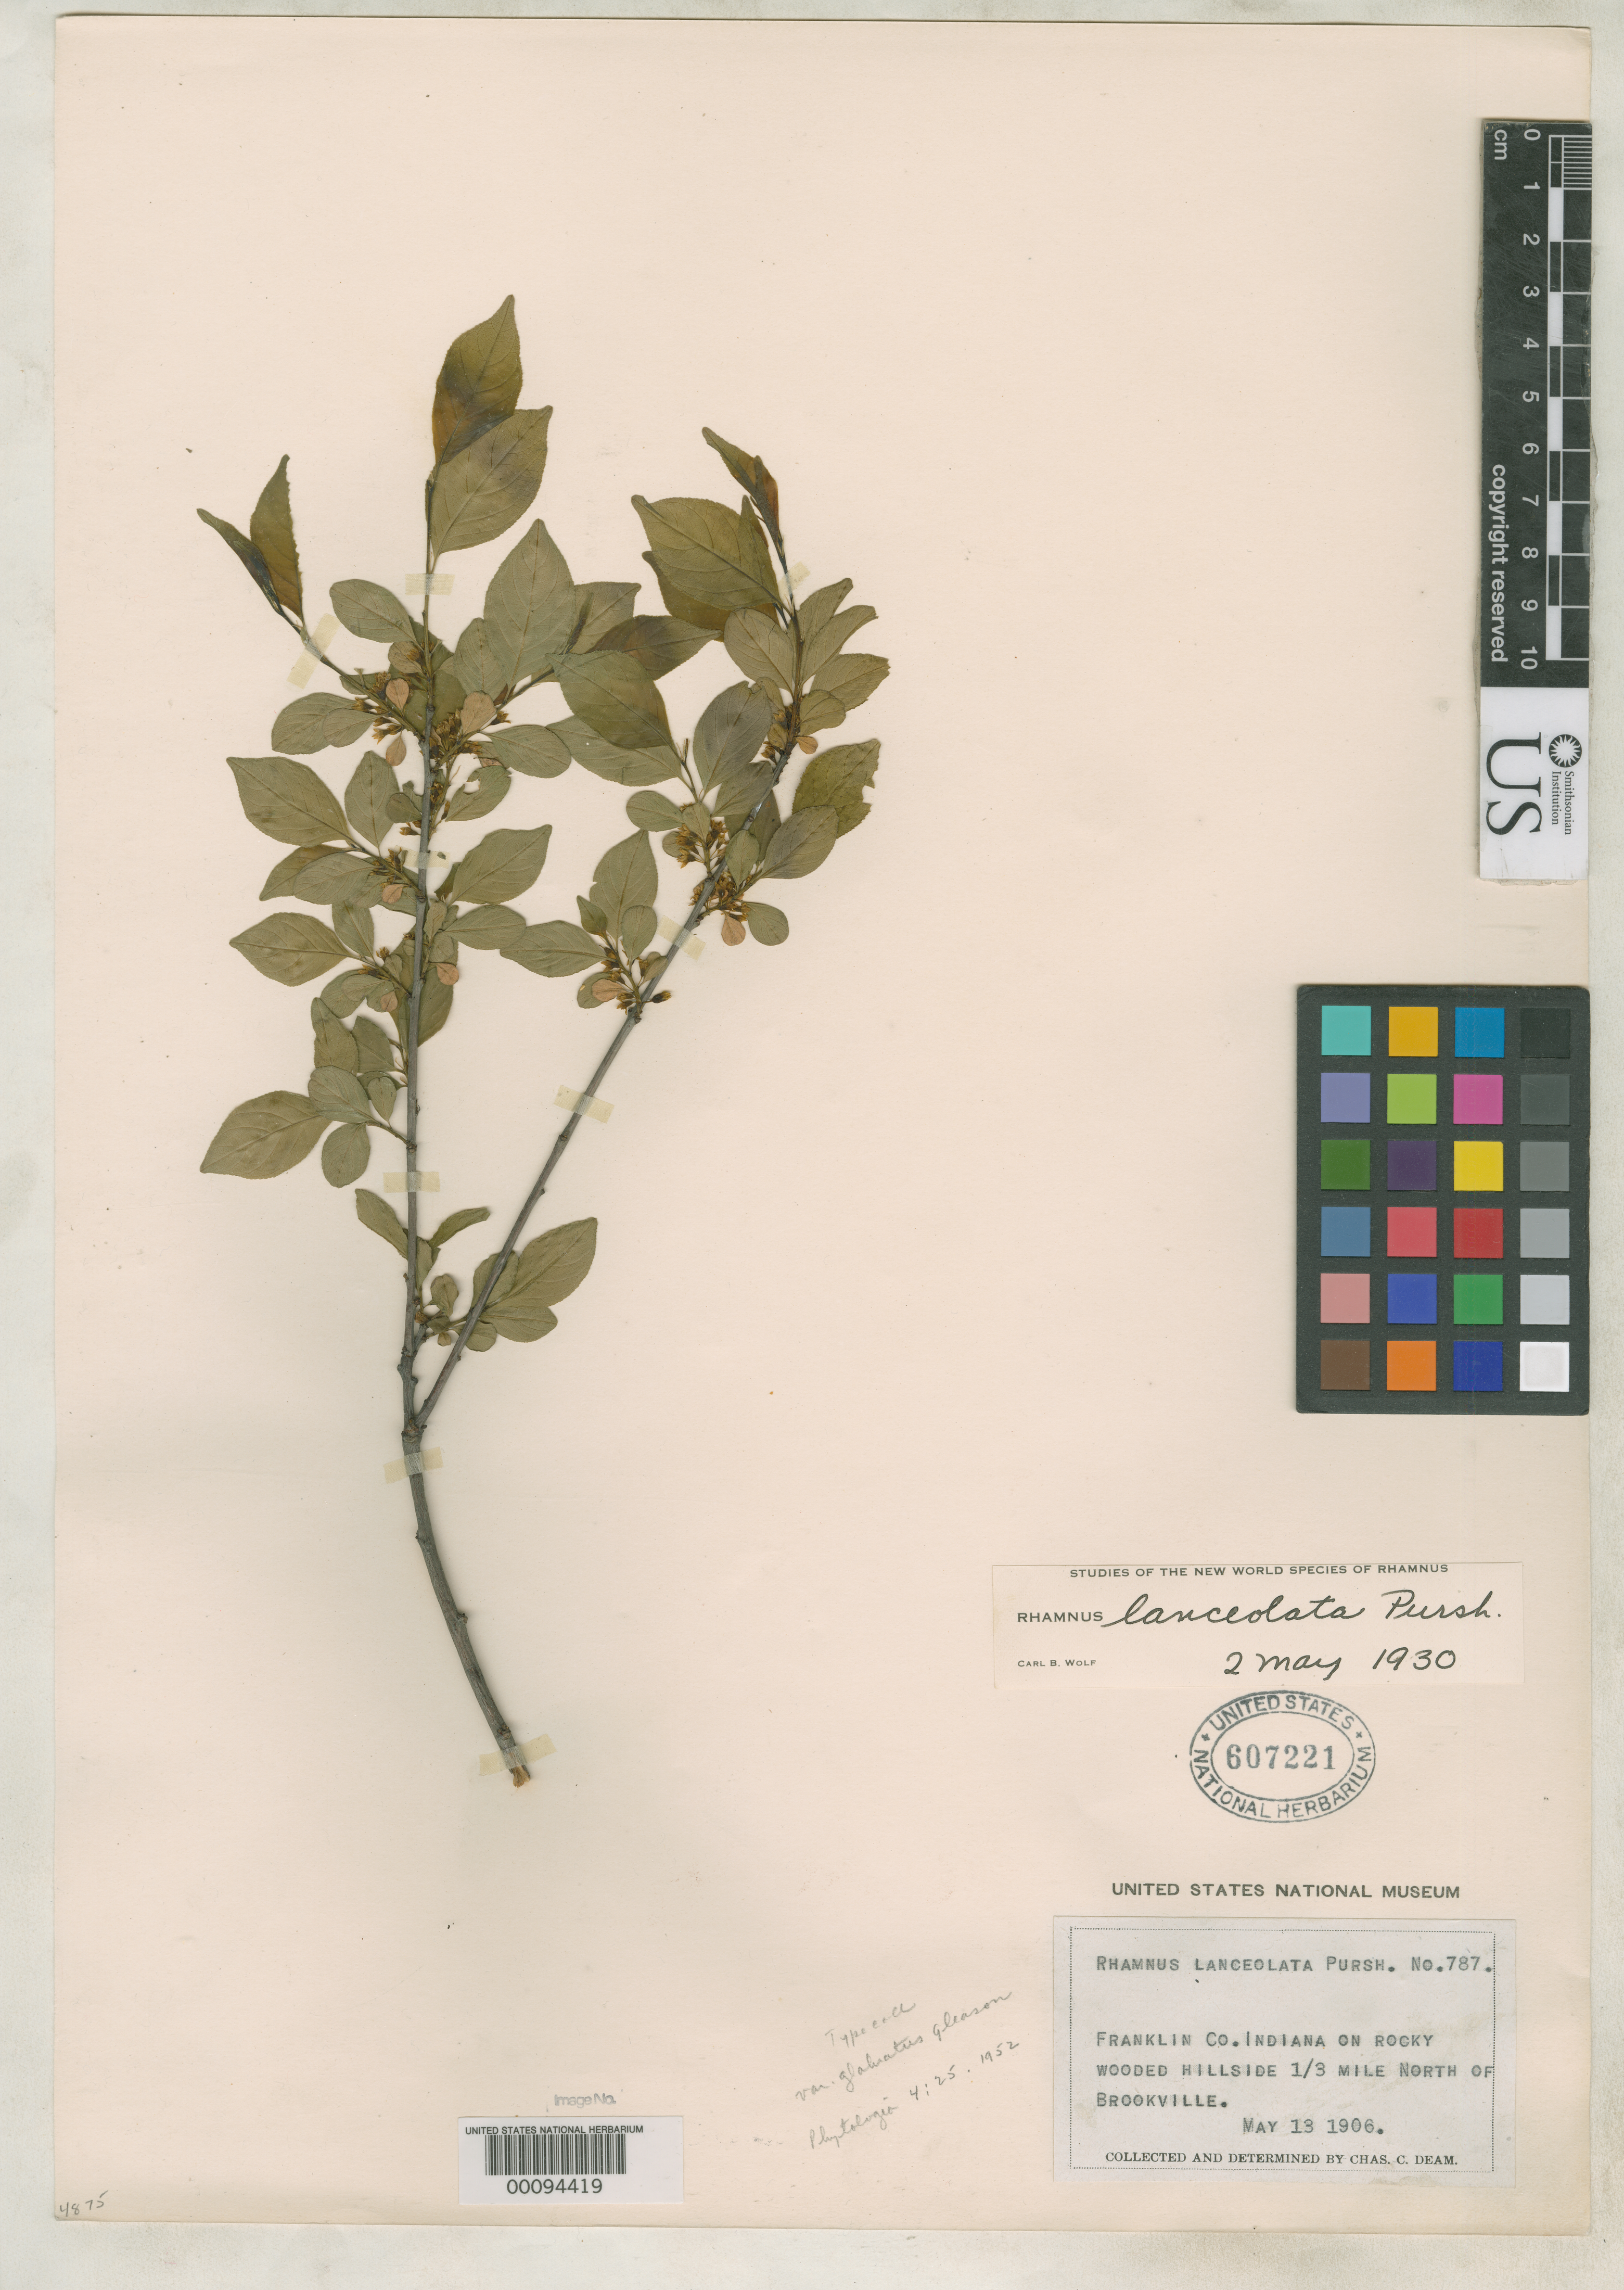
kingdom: Plantae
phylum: Tracheophyta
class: Magnoliopsida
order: Rosales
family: Rhamnaceae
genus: Rhamnus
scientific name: Rhamnus lanceolata var. glabrata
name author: Gleason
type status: Isotype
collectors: C. C. Deam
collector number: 787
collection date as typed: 13 May 1906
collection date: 1906-05-13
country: United States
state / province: Indiana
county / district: Franklin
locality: Brookville.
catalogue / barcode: US 607221